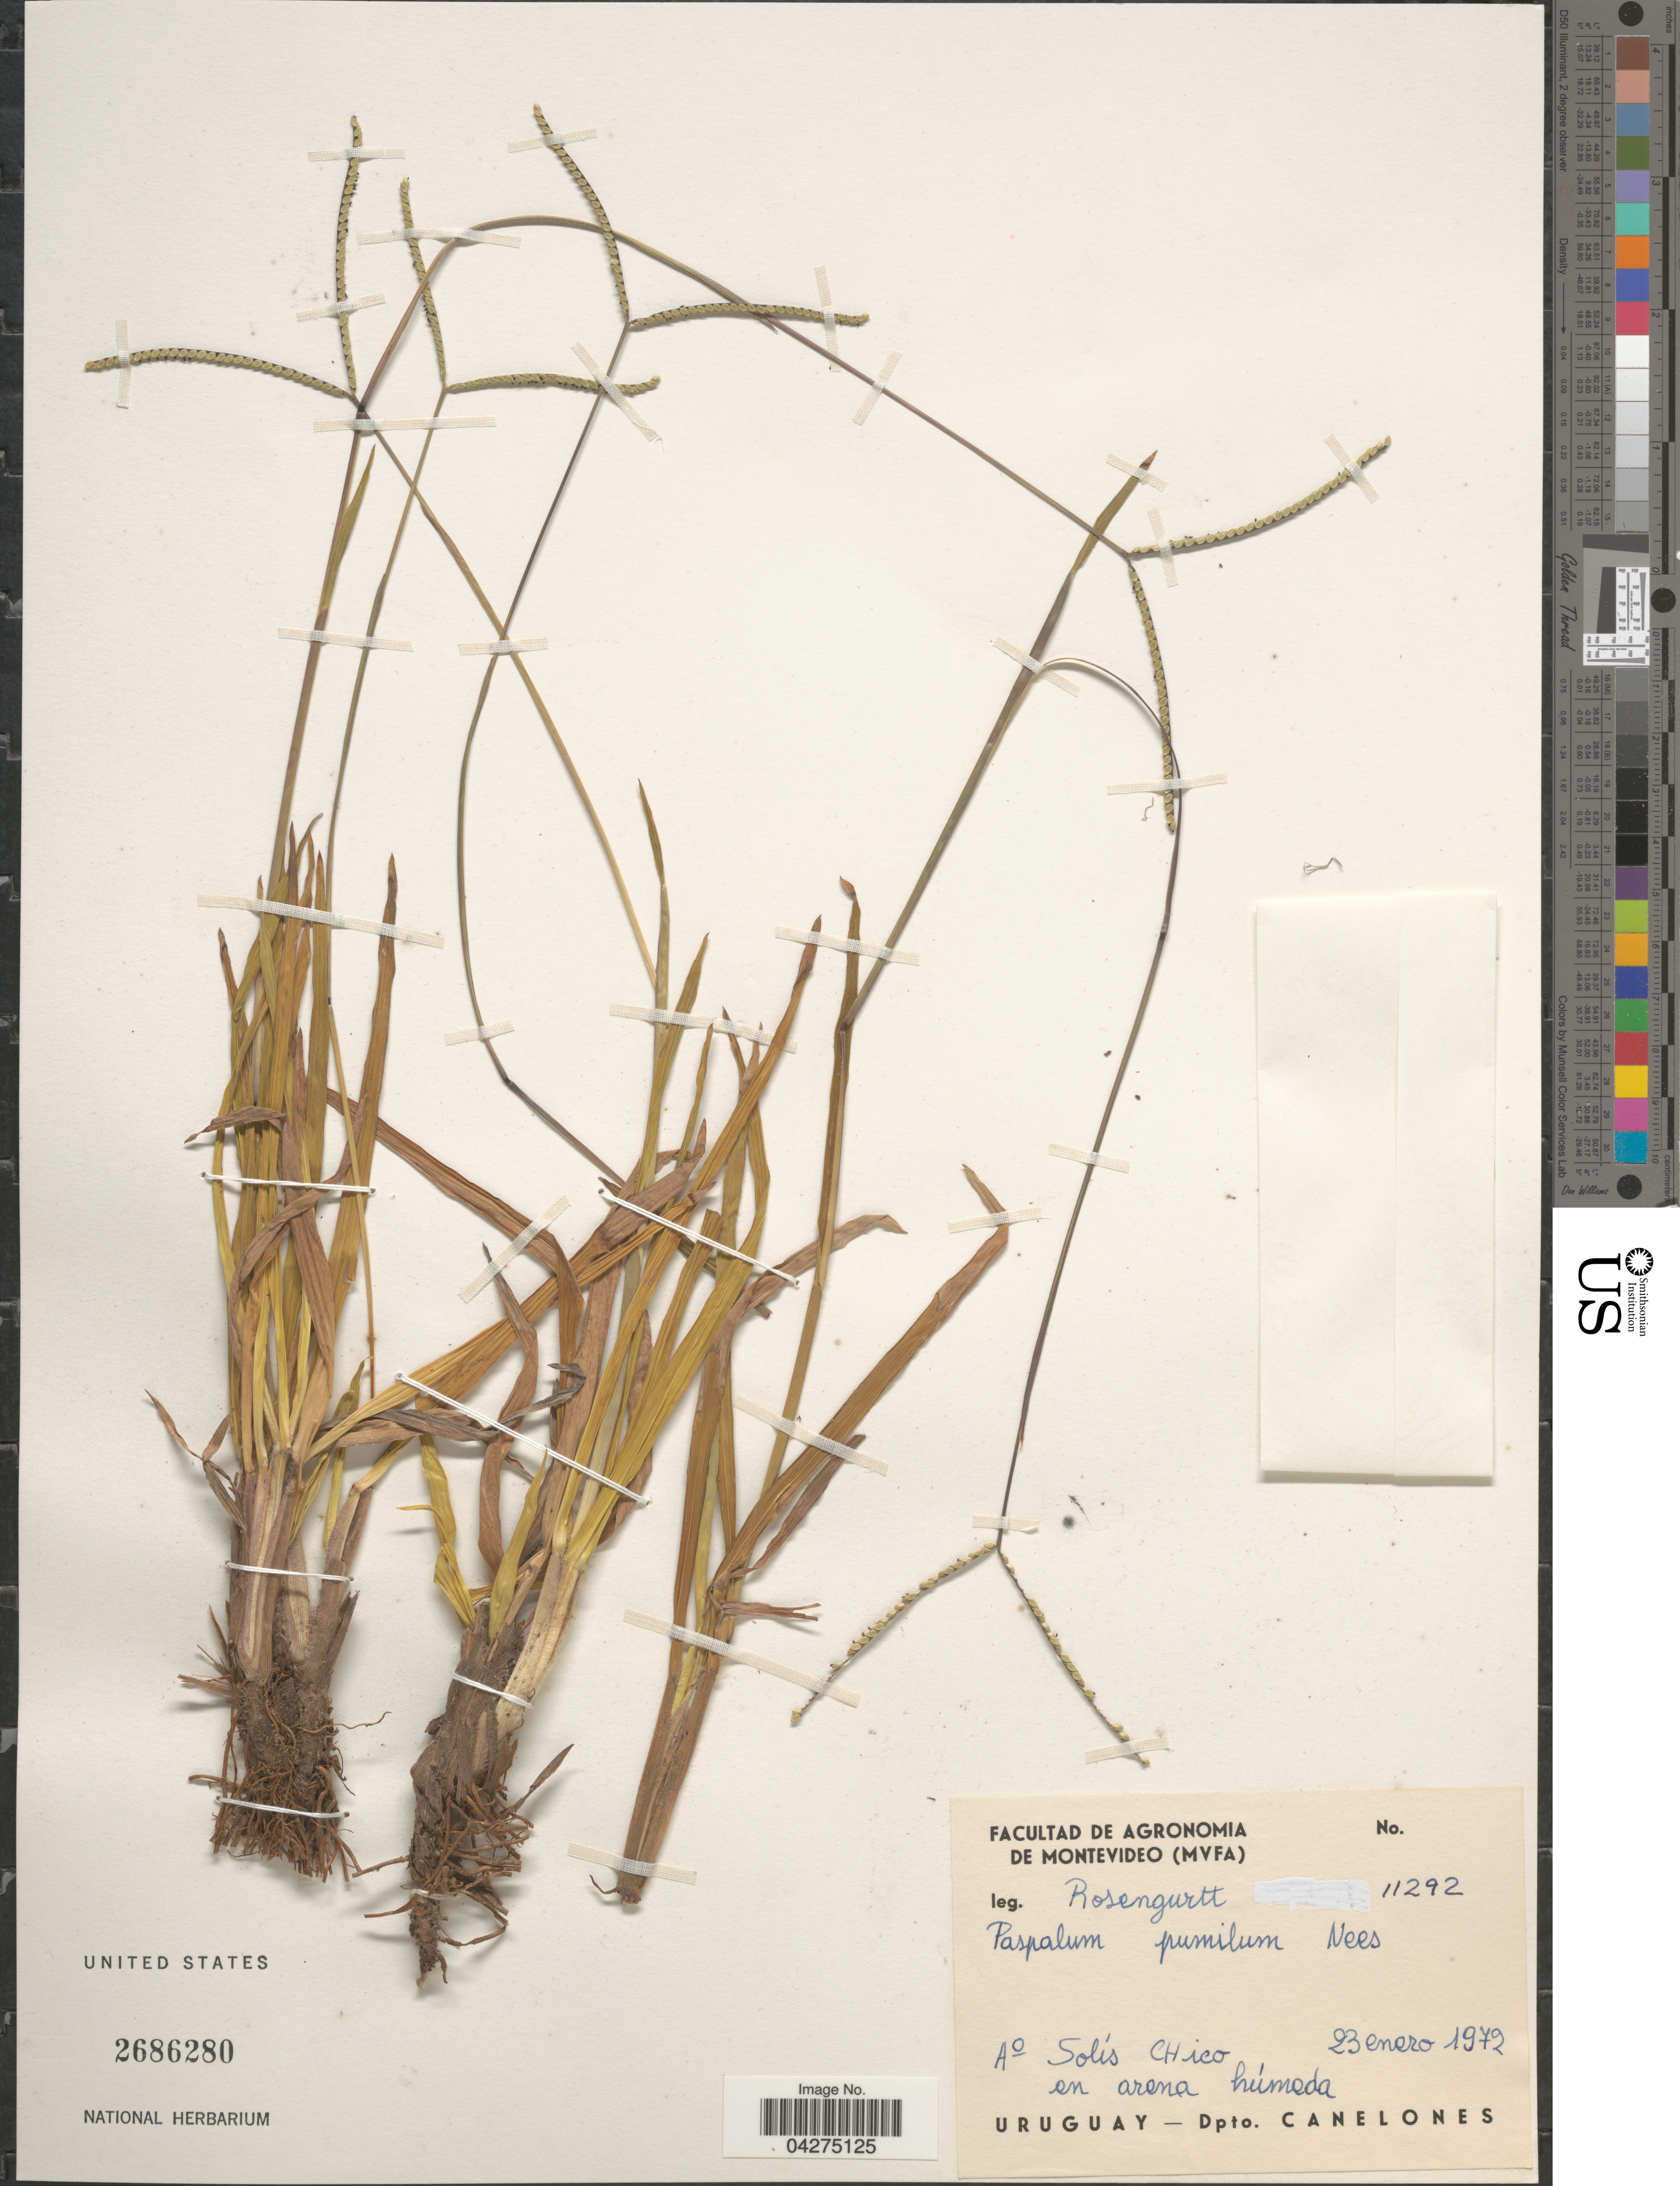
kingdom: Plantae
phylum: Tracheophyta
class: Liliopsida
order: Poales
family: Poaceae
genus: Paspalum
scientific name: Paspalum pumilum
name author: Nees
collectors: Rosengurtt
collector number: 11292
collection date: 1972-01-23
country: Uruguay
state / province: Canelones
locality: A° Solís Chico. Dpto. Canelones.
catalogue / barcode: US 2686280